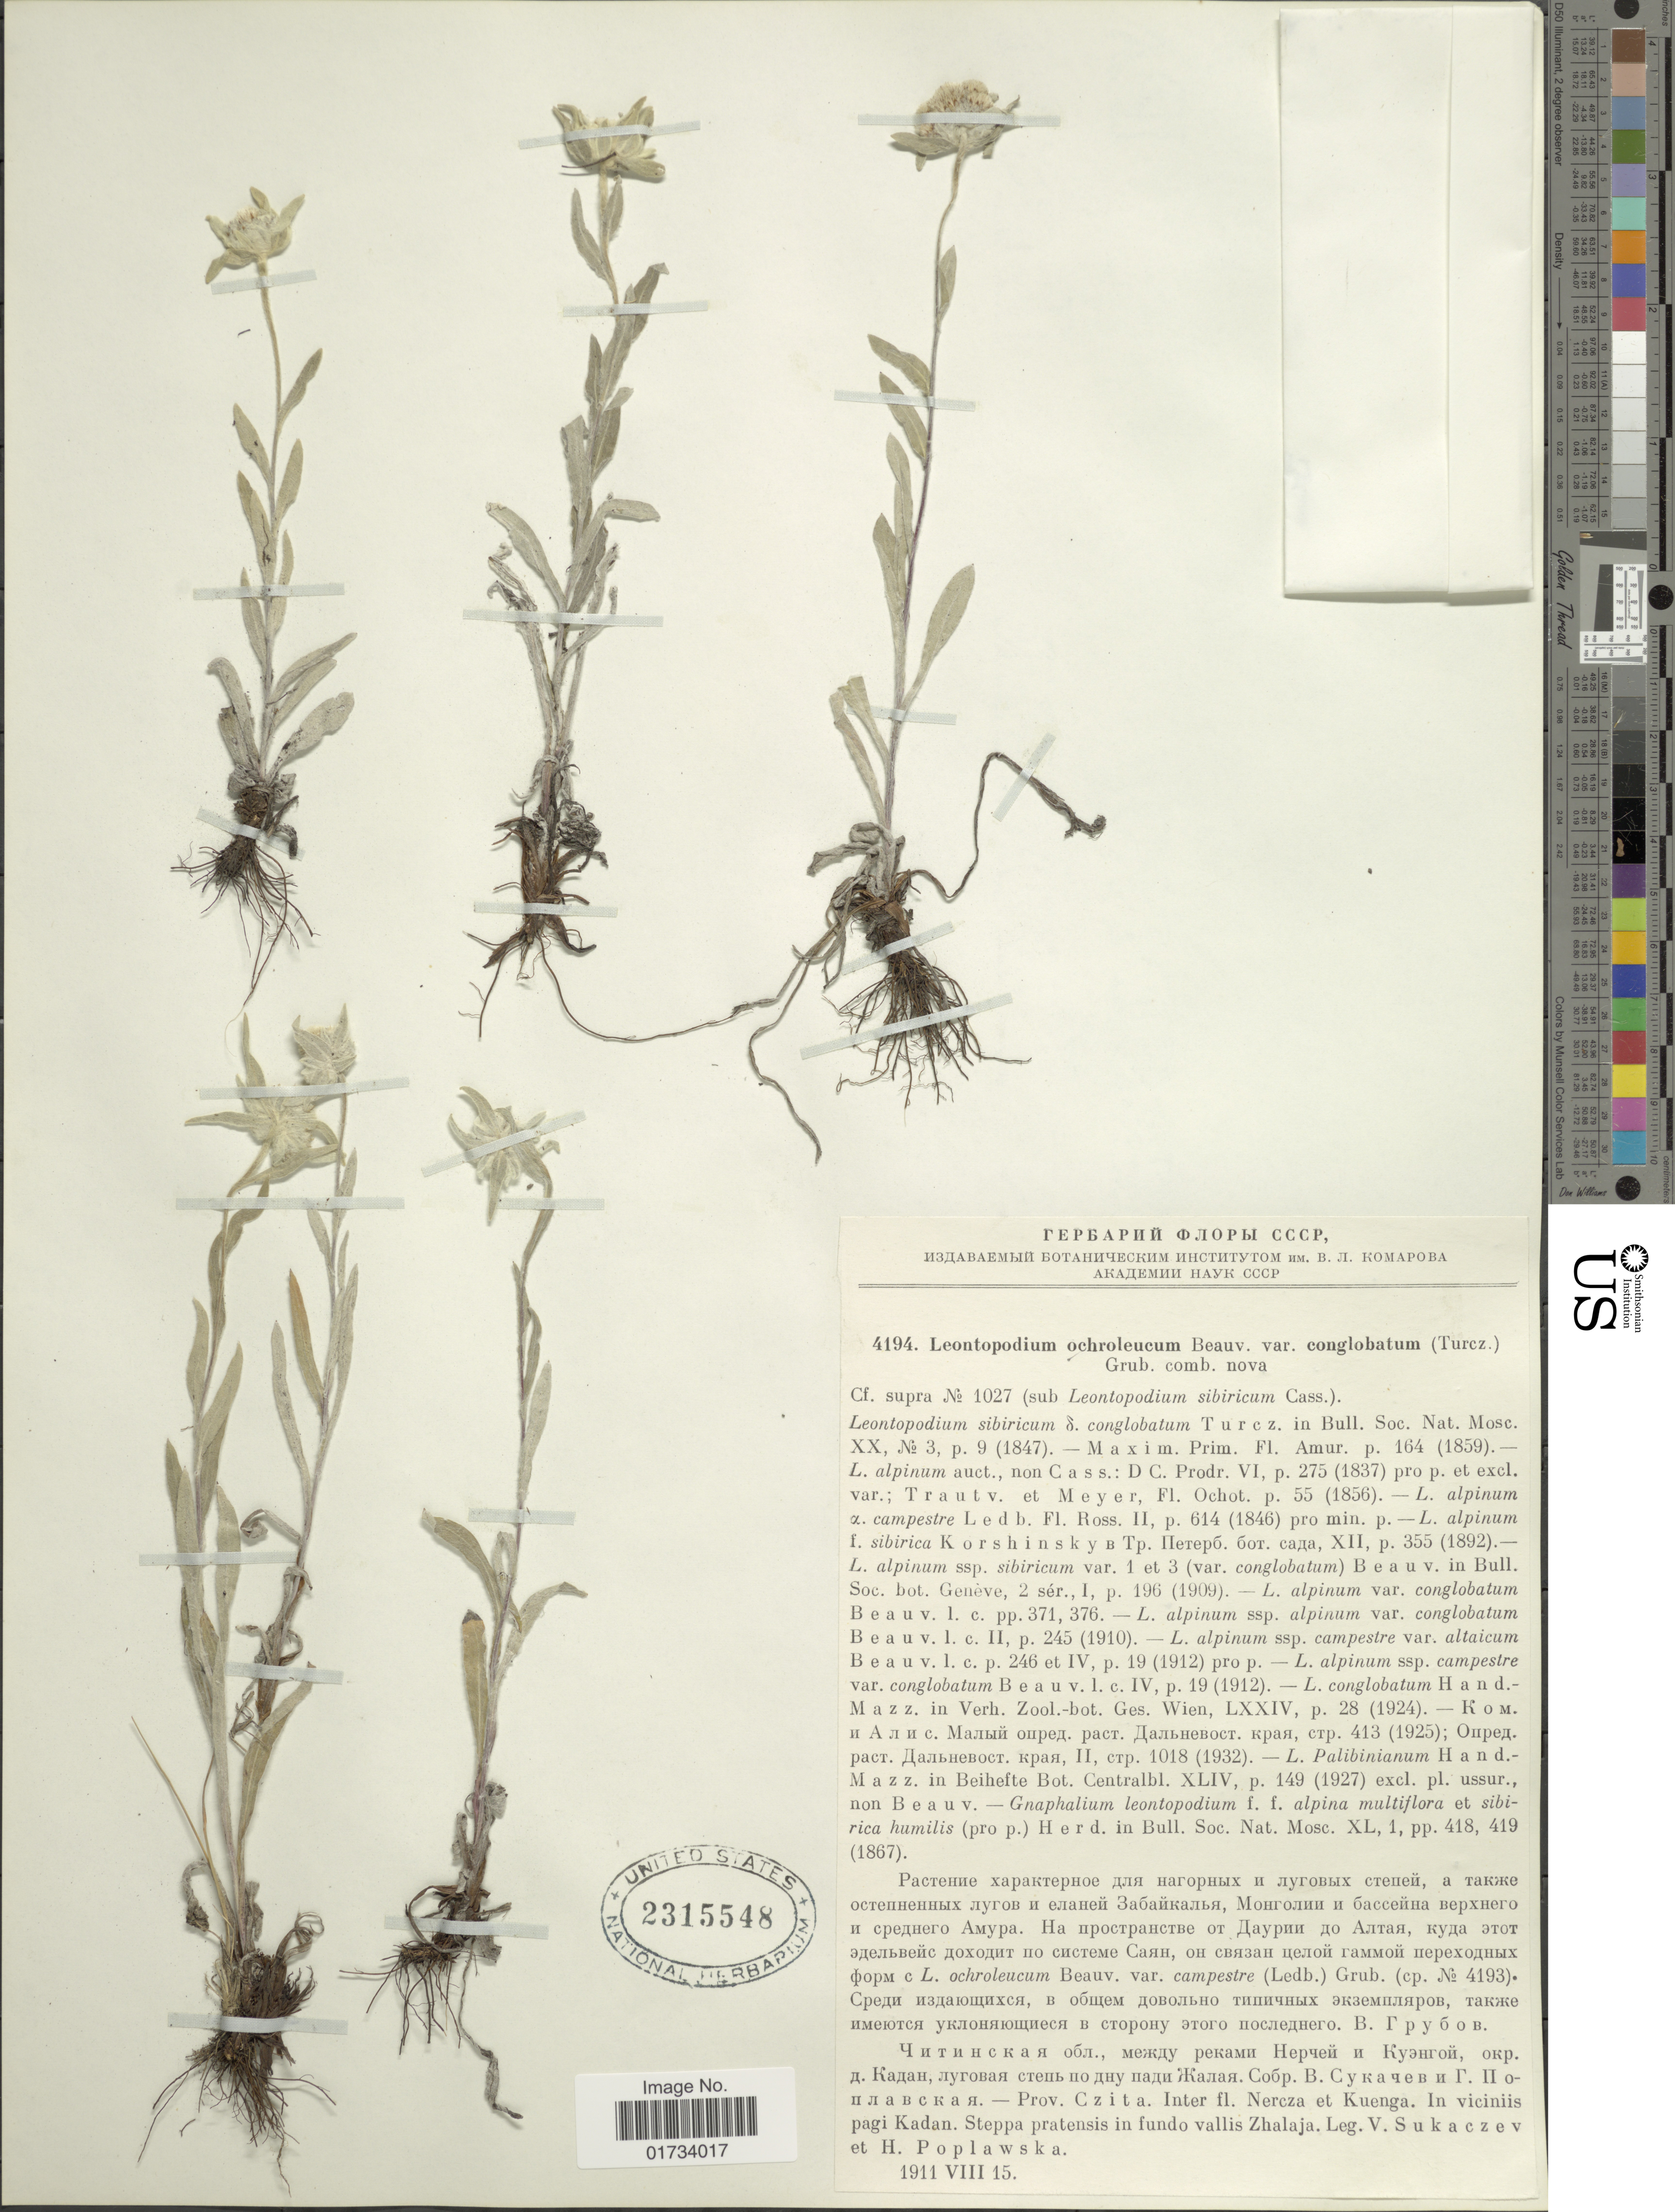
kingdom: Plantae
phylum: Tracheophyta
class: Magnoliopsida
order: Asterales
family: Asteraceae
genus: Leontopodium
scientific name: Leontopodium ochroleucum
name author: Beauverd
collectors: V. Sukaczev & H. Poplawska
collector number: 4194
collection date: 1911-08-15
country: Russian Federation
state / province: Zabaykalsky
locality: Czita, Inter fl. Nerczaet Kuenga, in viciniis pagi Kadan, Steppa pratensis in fundo vallis Zhalaja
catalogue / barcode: US 2315548